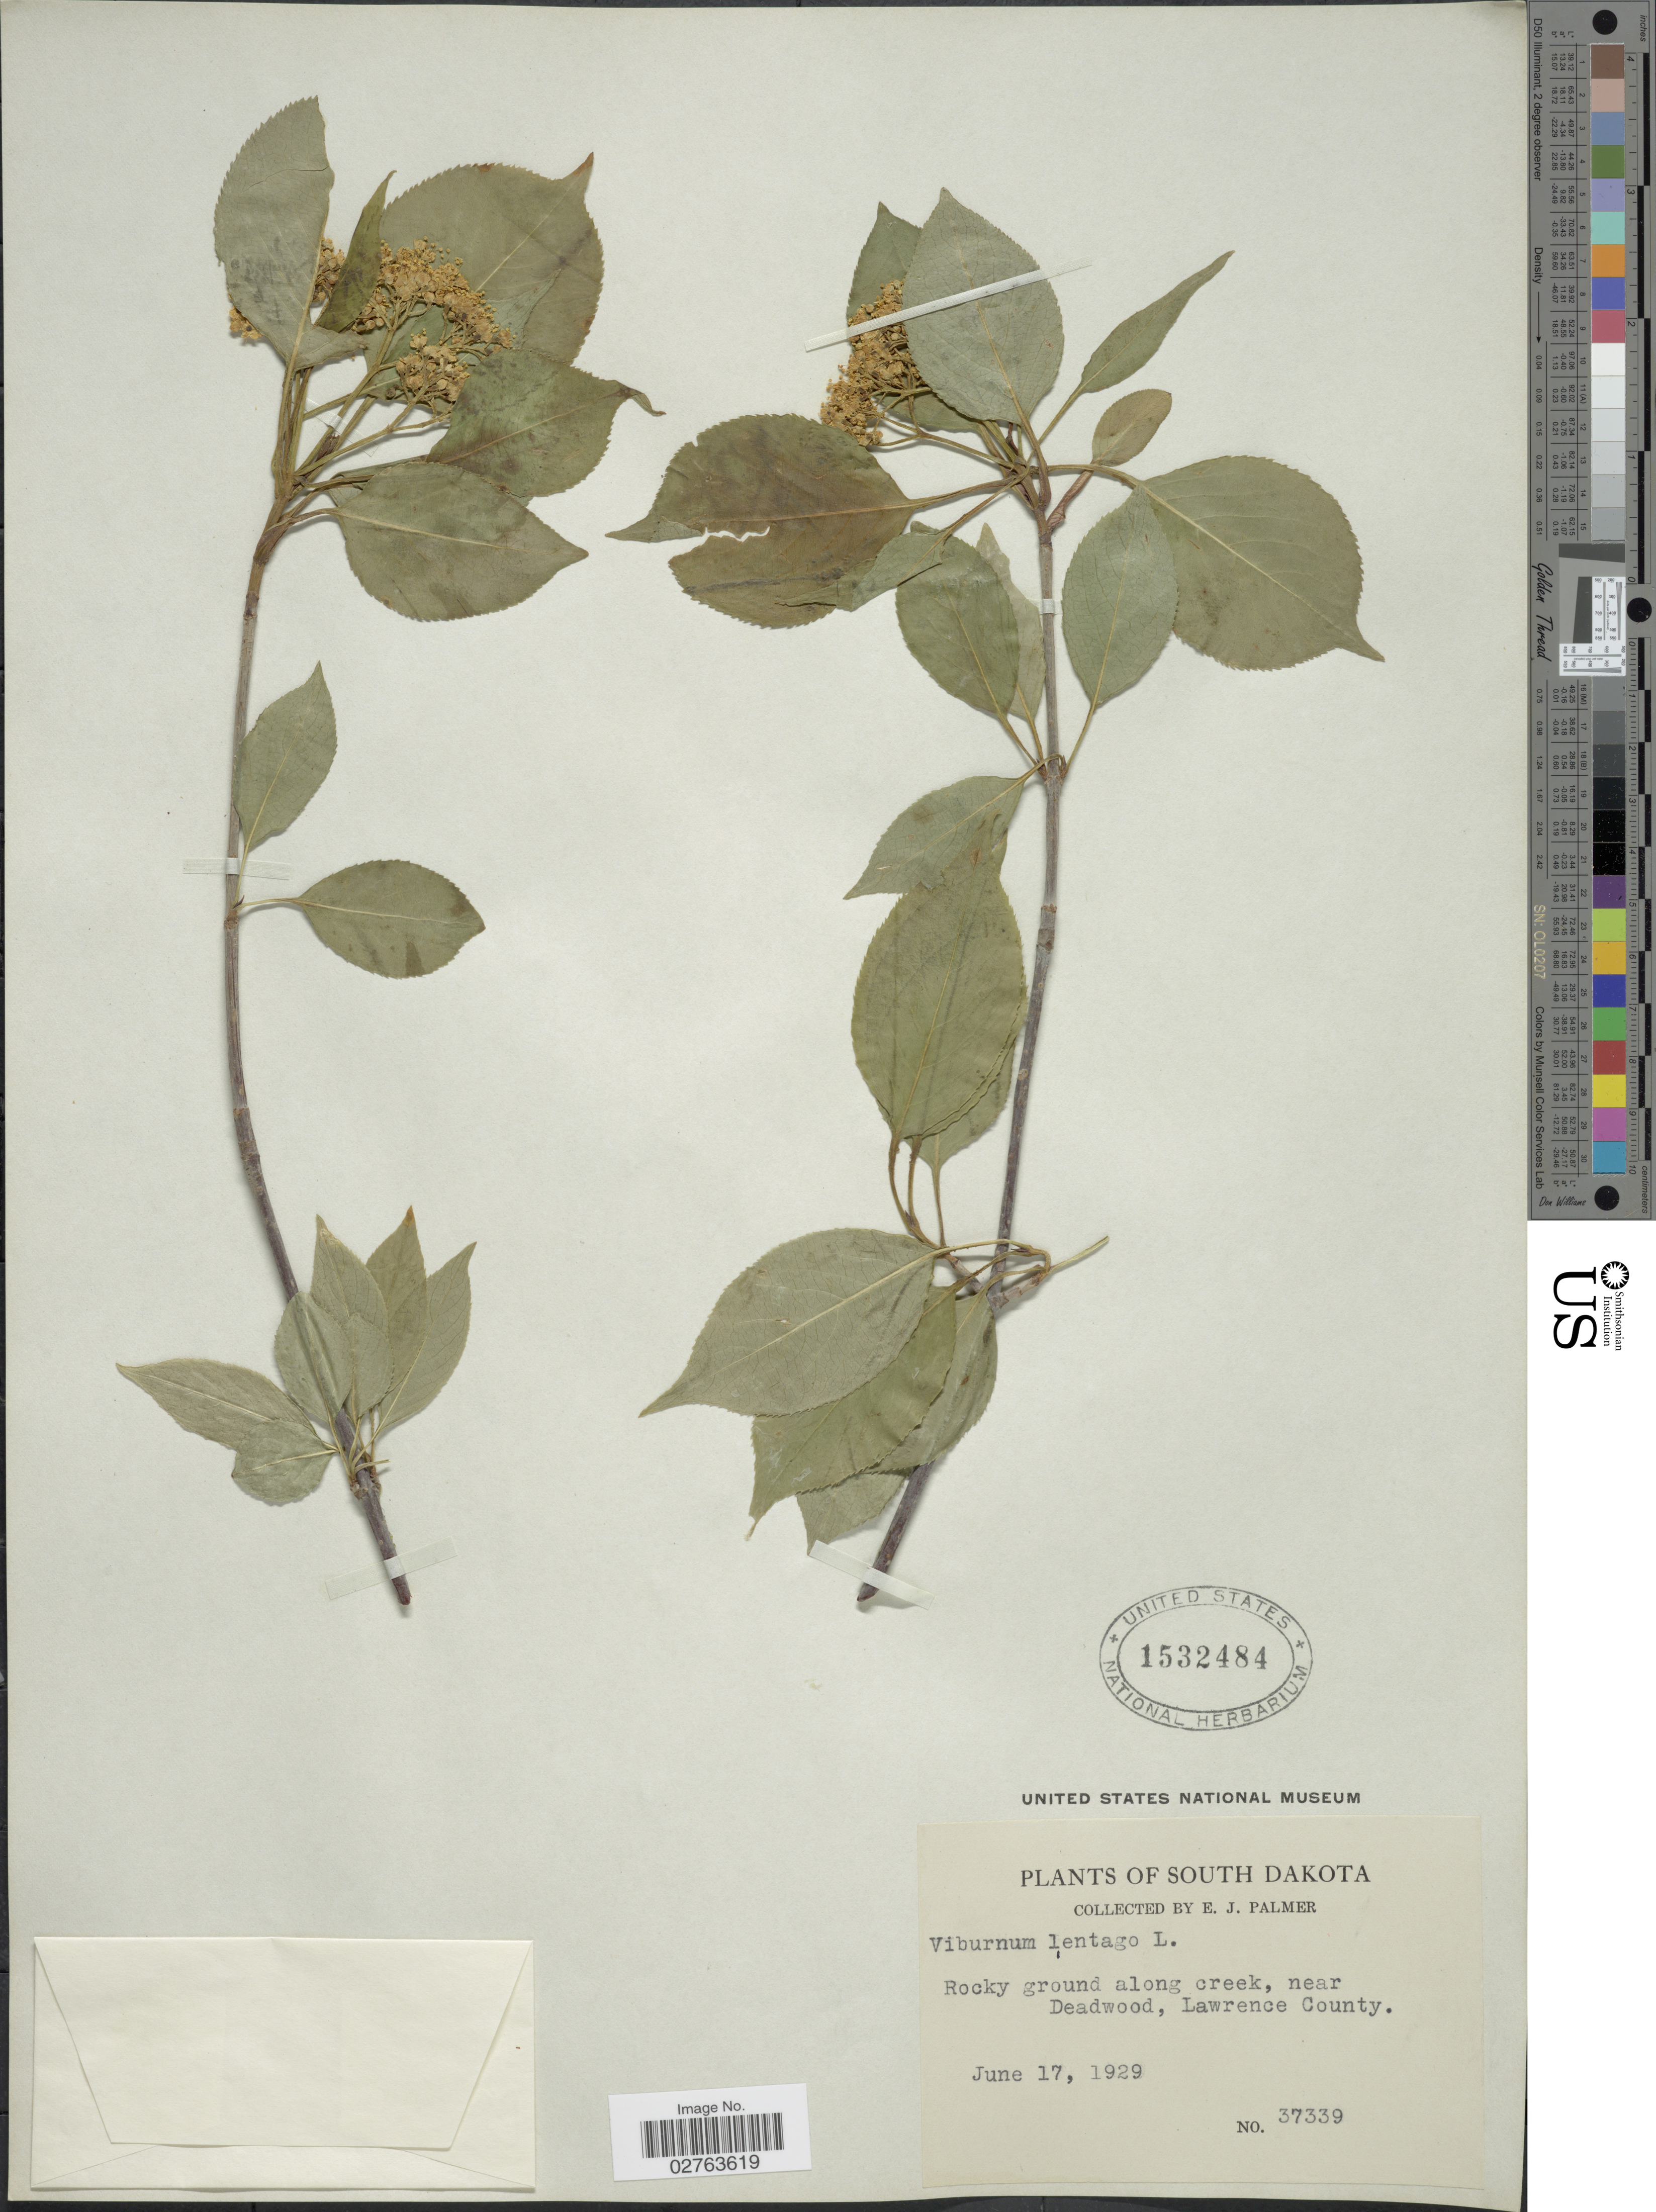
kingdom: Plantae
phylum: Tracheophyta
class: Magnoliopsida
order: Dipsacales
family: Viburnaceae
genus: Viburnum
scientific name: Viburnum lentago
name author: L.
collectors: E. J. Palmer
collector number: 37339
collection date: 1929-06-17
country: United States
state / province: South Dakota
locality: Rocky ground along creek, near Deadwood, Lawrence County.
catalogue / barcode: US 1532484